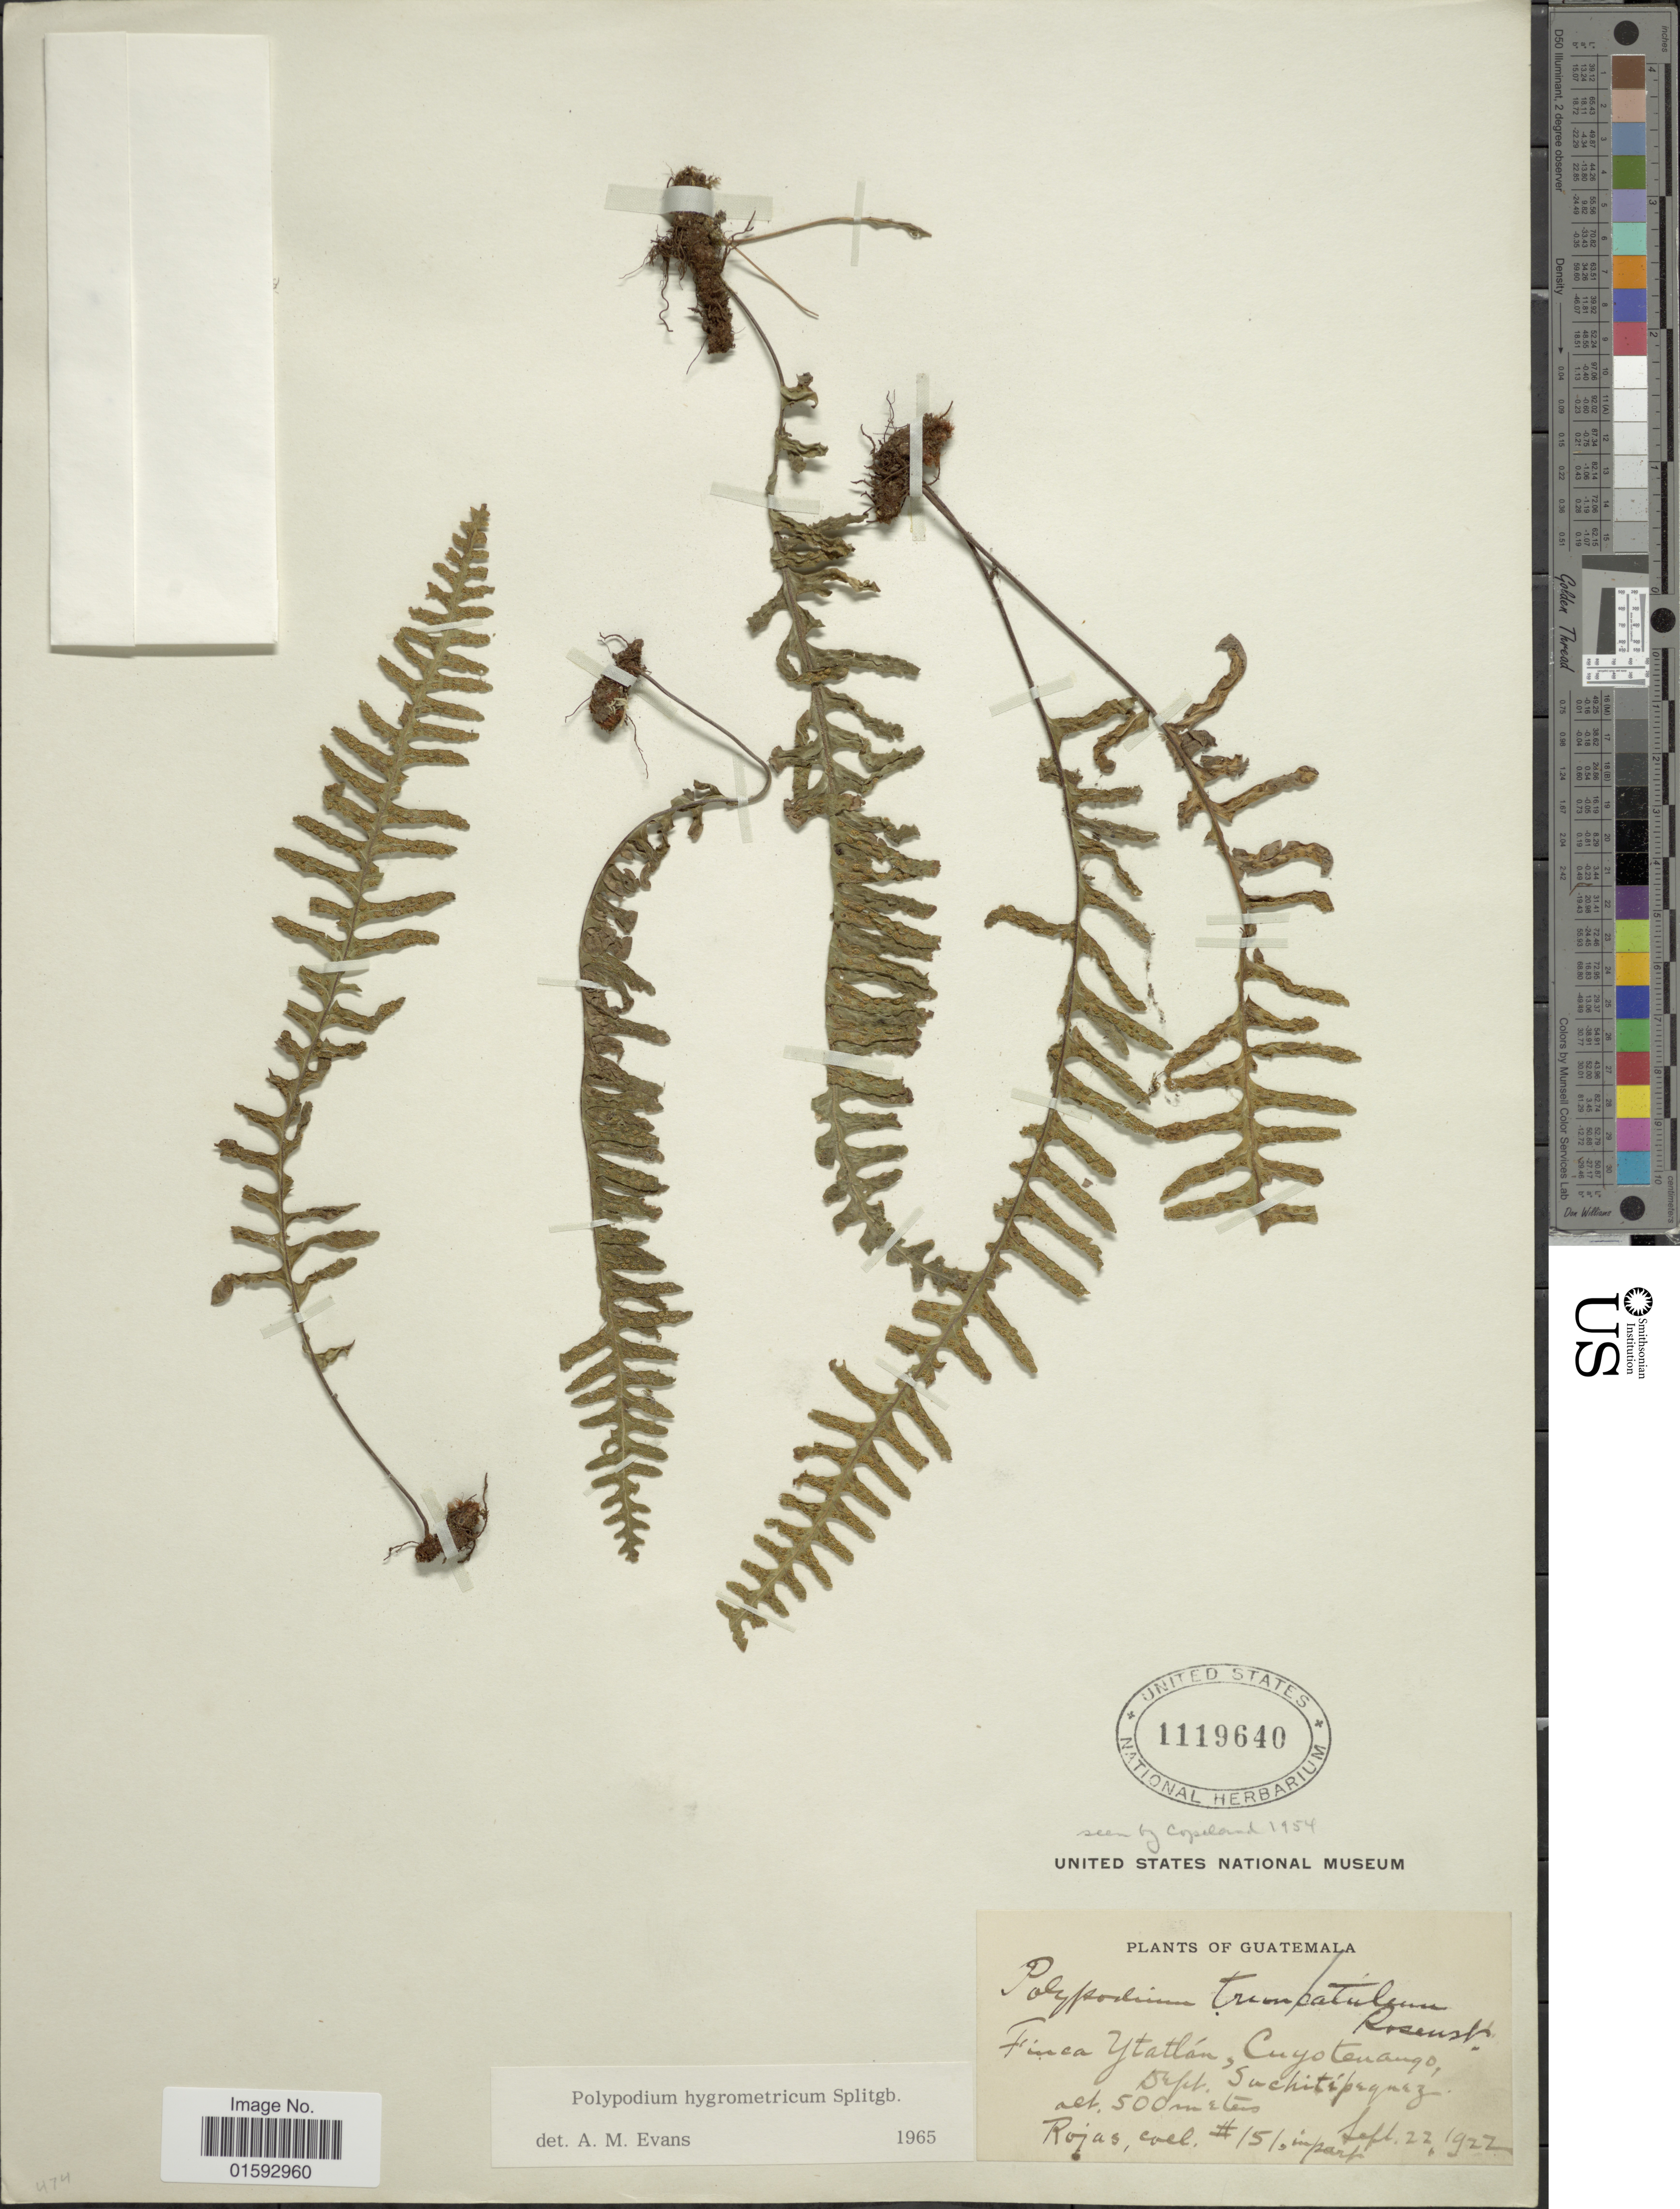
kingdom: Plantae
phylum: Tracheophyta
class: Polypodiopsida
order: Polypodiales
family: Polypodiaceae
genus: Pecluma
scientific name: Pecluma hygrometrica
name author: (Splitg.) M.G. Price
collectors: Rojas, --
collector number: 151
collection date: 1922-09-22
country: Guatemala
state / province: Suchitepéquez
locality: Finca Ytatlan [Utatlan], Cuyotenango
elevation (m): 500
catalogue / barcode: US 1119640